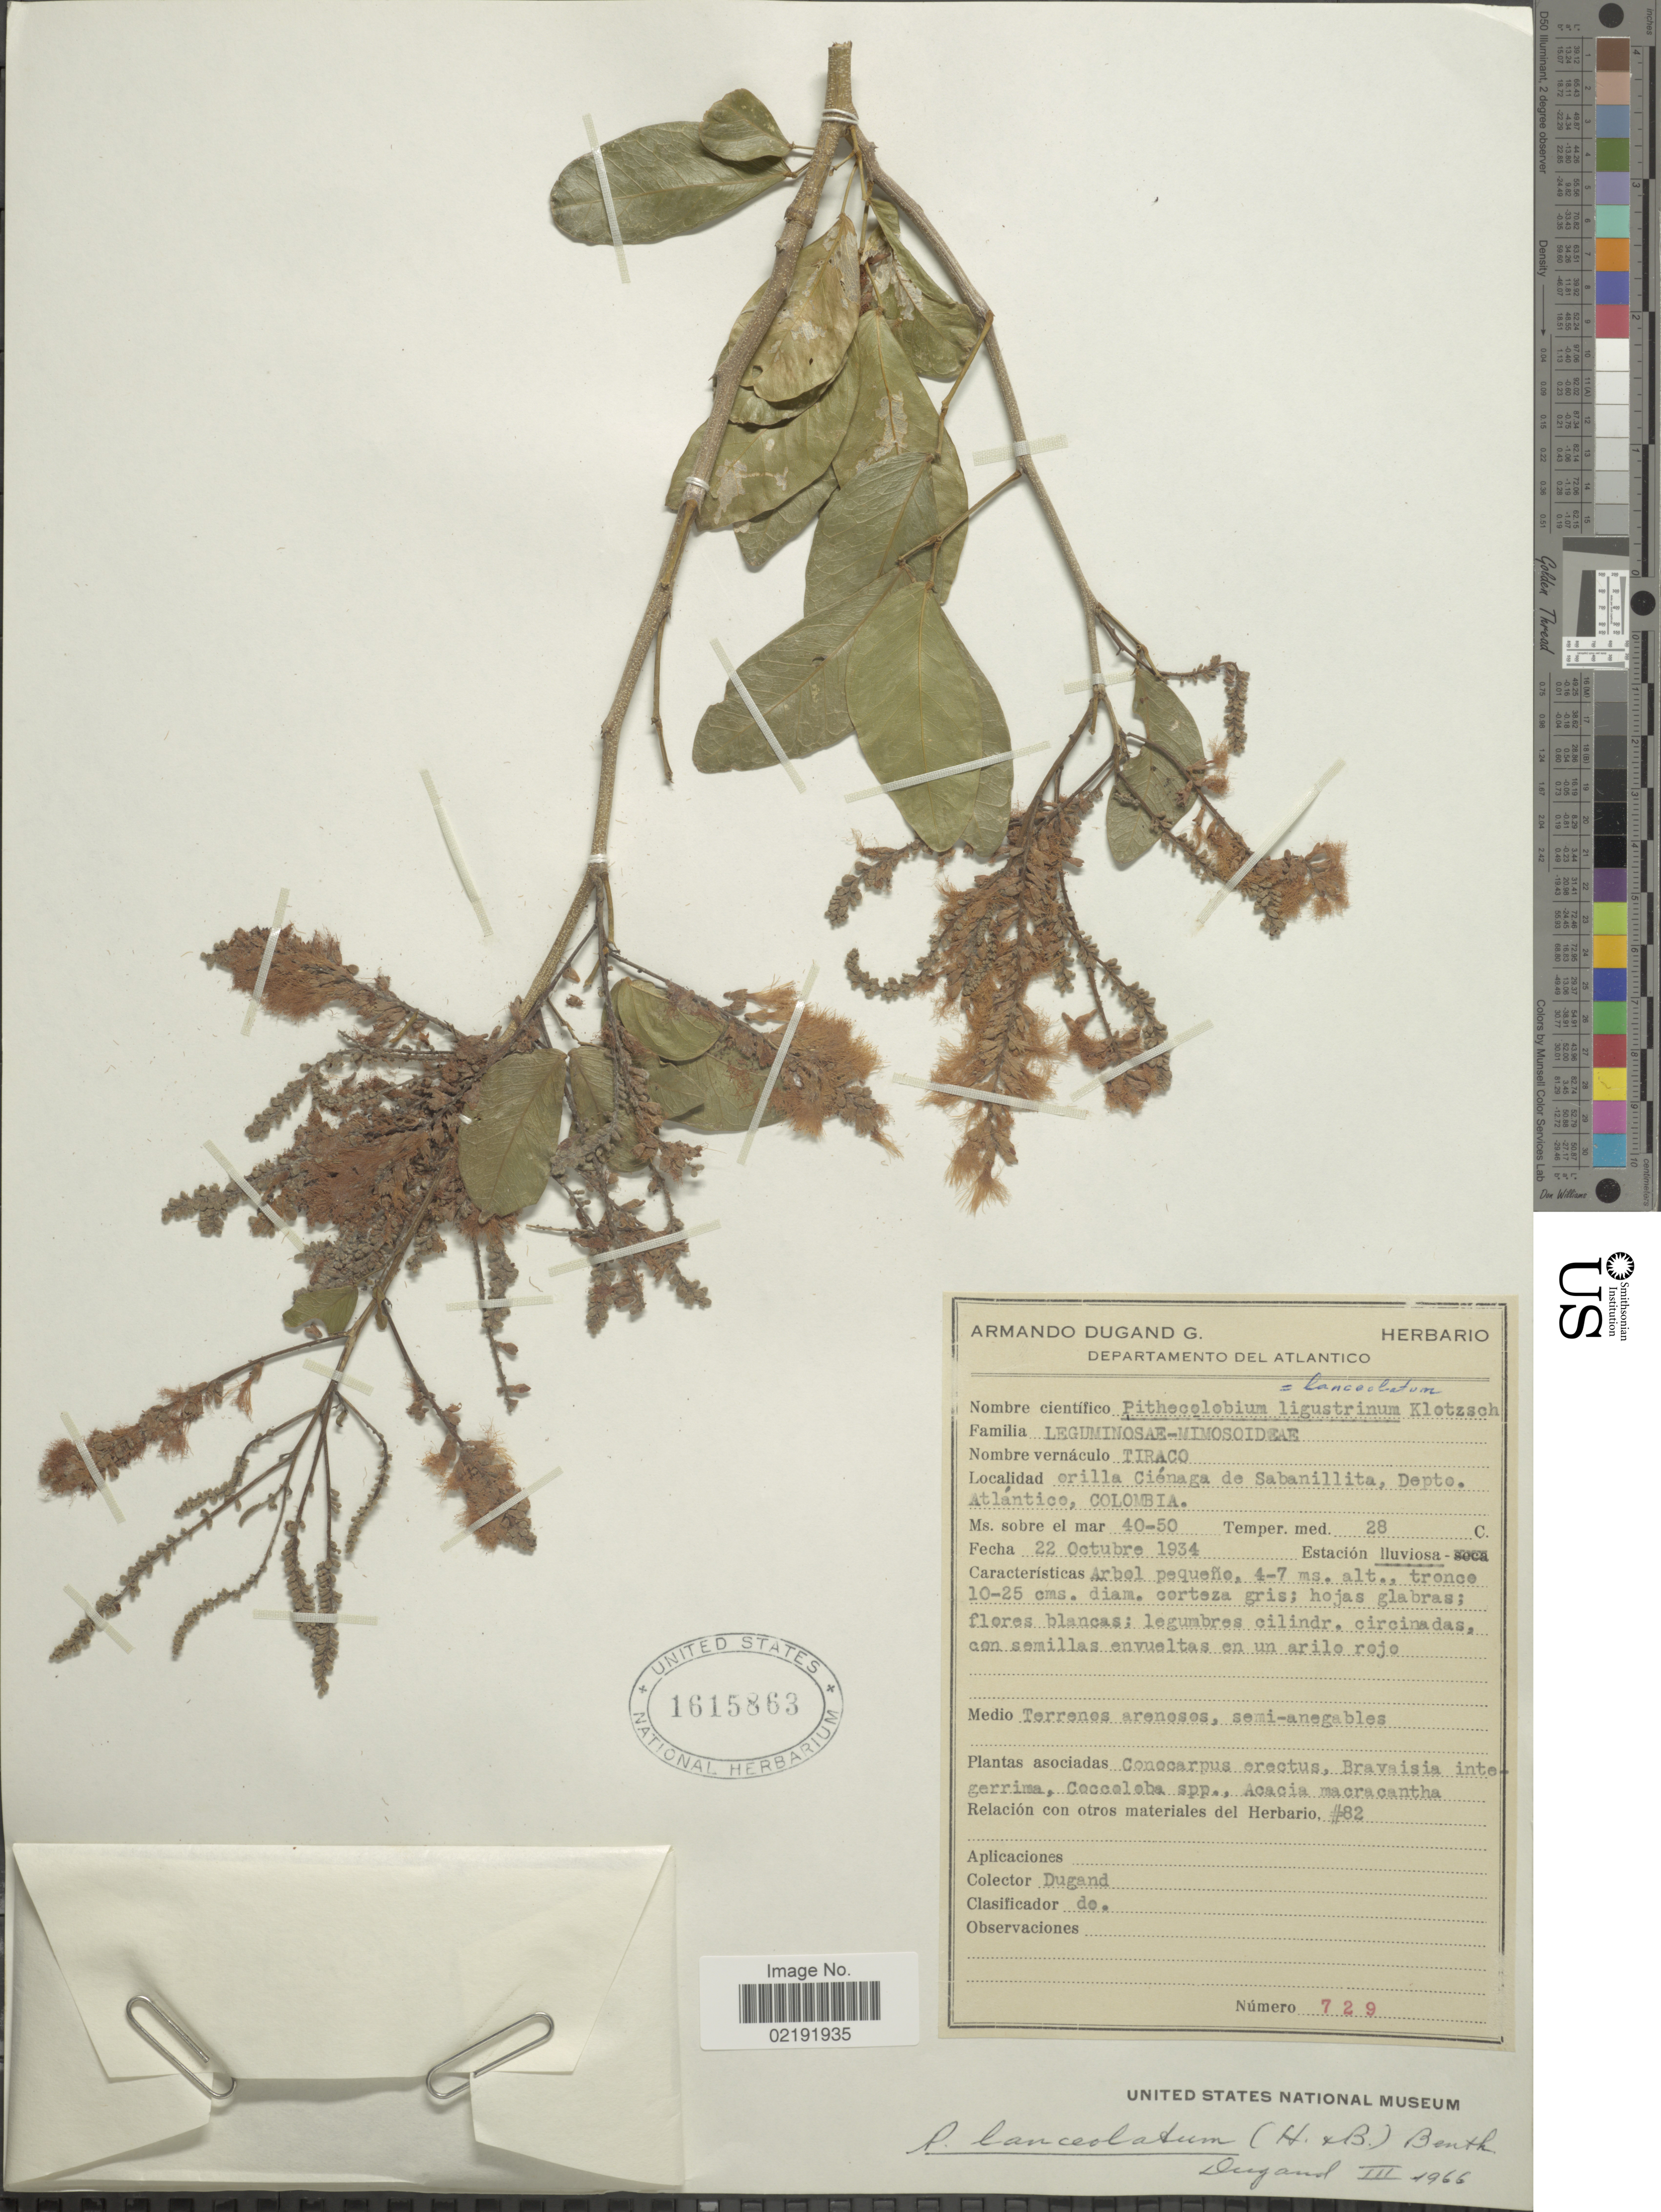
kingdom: Plantae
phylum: Tracheophyta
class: Magnoliopsida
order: Fabales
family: Fabaceae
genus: Pithecellobium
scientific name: Pithecellobium lanceolatum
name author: (Humb. & Bonpl. ex Willd.) Benth.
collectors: A. Dugand G.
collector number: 729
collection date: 1934-10-22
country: Colombia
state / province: Atlántico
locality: Orilla Ciénega de Sabanillita, Depto. Atlántico, Colombia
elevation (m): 40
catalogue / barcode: US 1615863